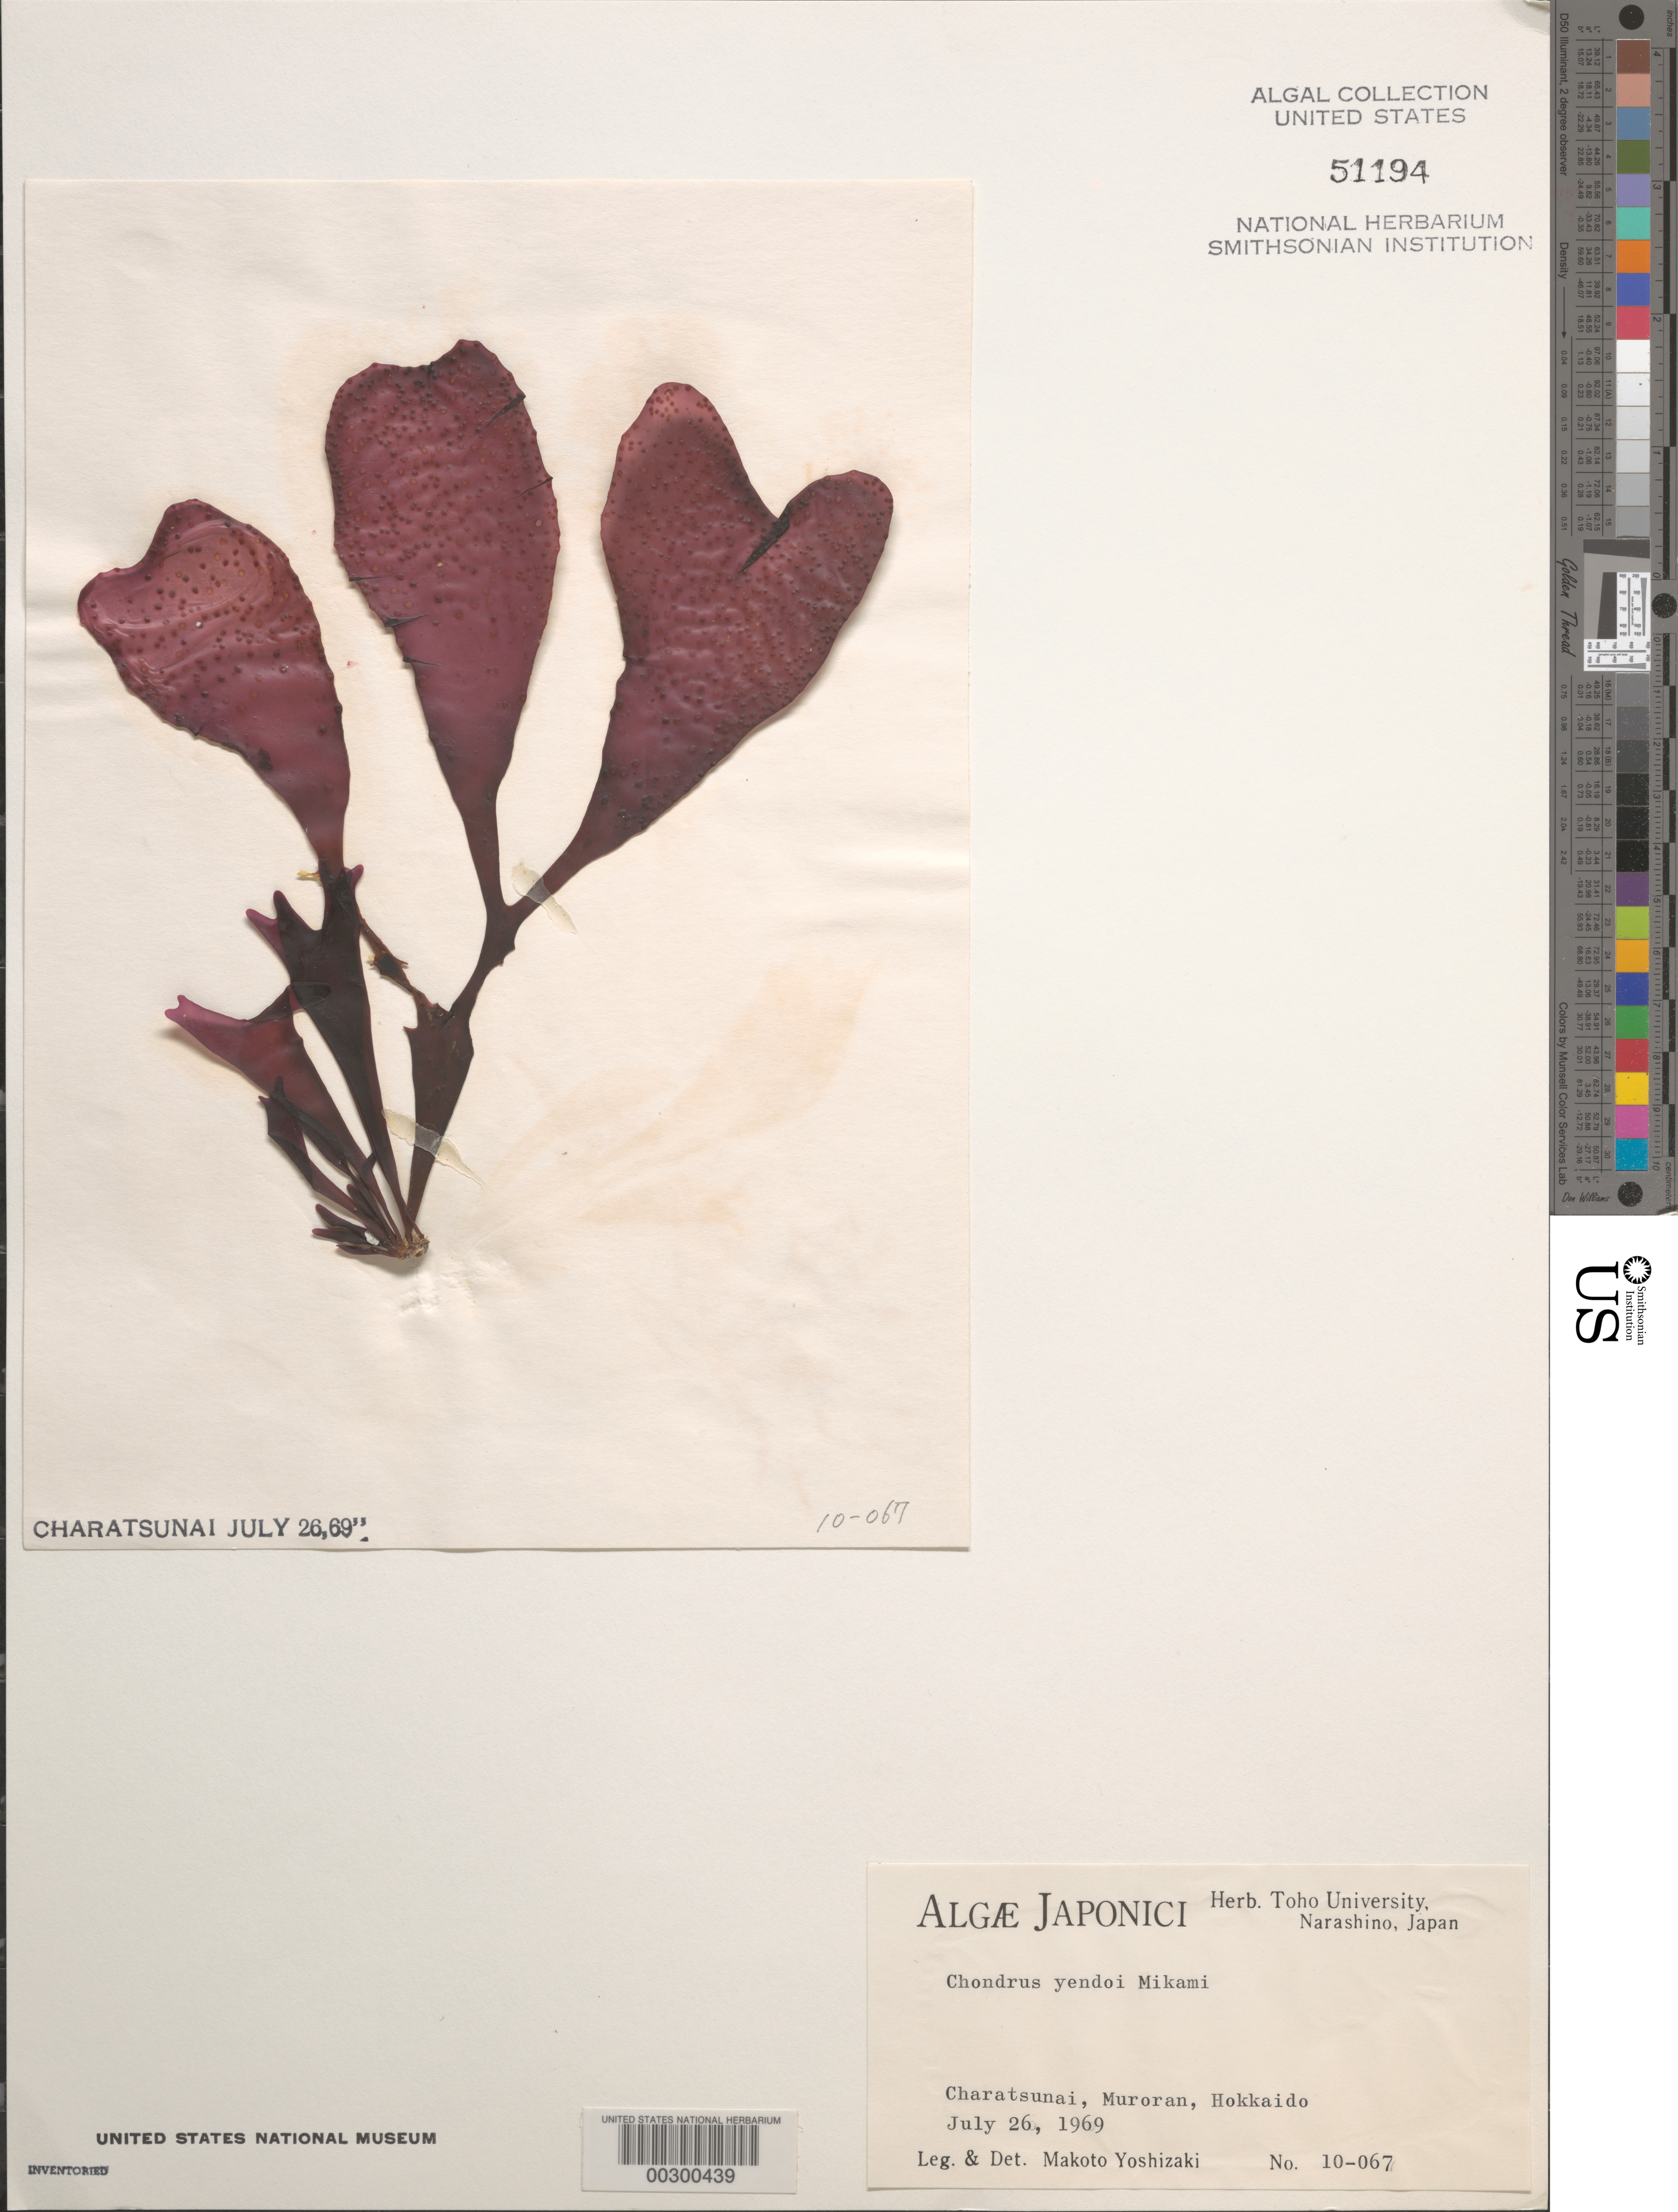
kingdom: Plantae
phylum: Rhodophyta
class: Florideophyceae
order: Gigartinales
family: Gigartinaceae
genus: Chondrus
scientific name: Chondrus yendoi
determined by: Yoshizaki, M.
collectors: M. Yoshizaki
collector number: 10-067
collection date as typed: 26 Jul 1969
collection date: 1969-07-26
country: Japan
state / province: Hokkaido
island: Hokkaido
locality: Charatsunai, Muroran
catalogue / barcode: US 51194